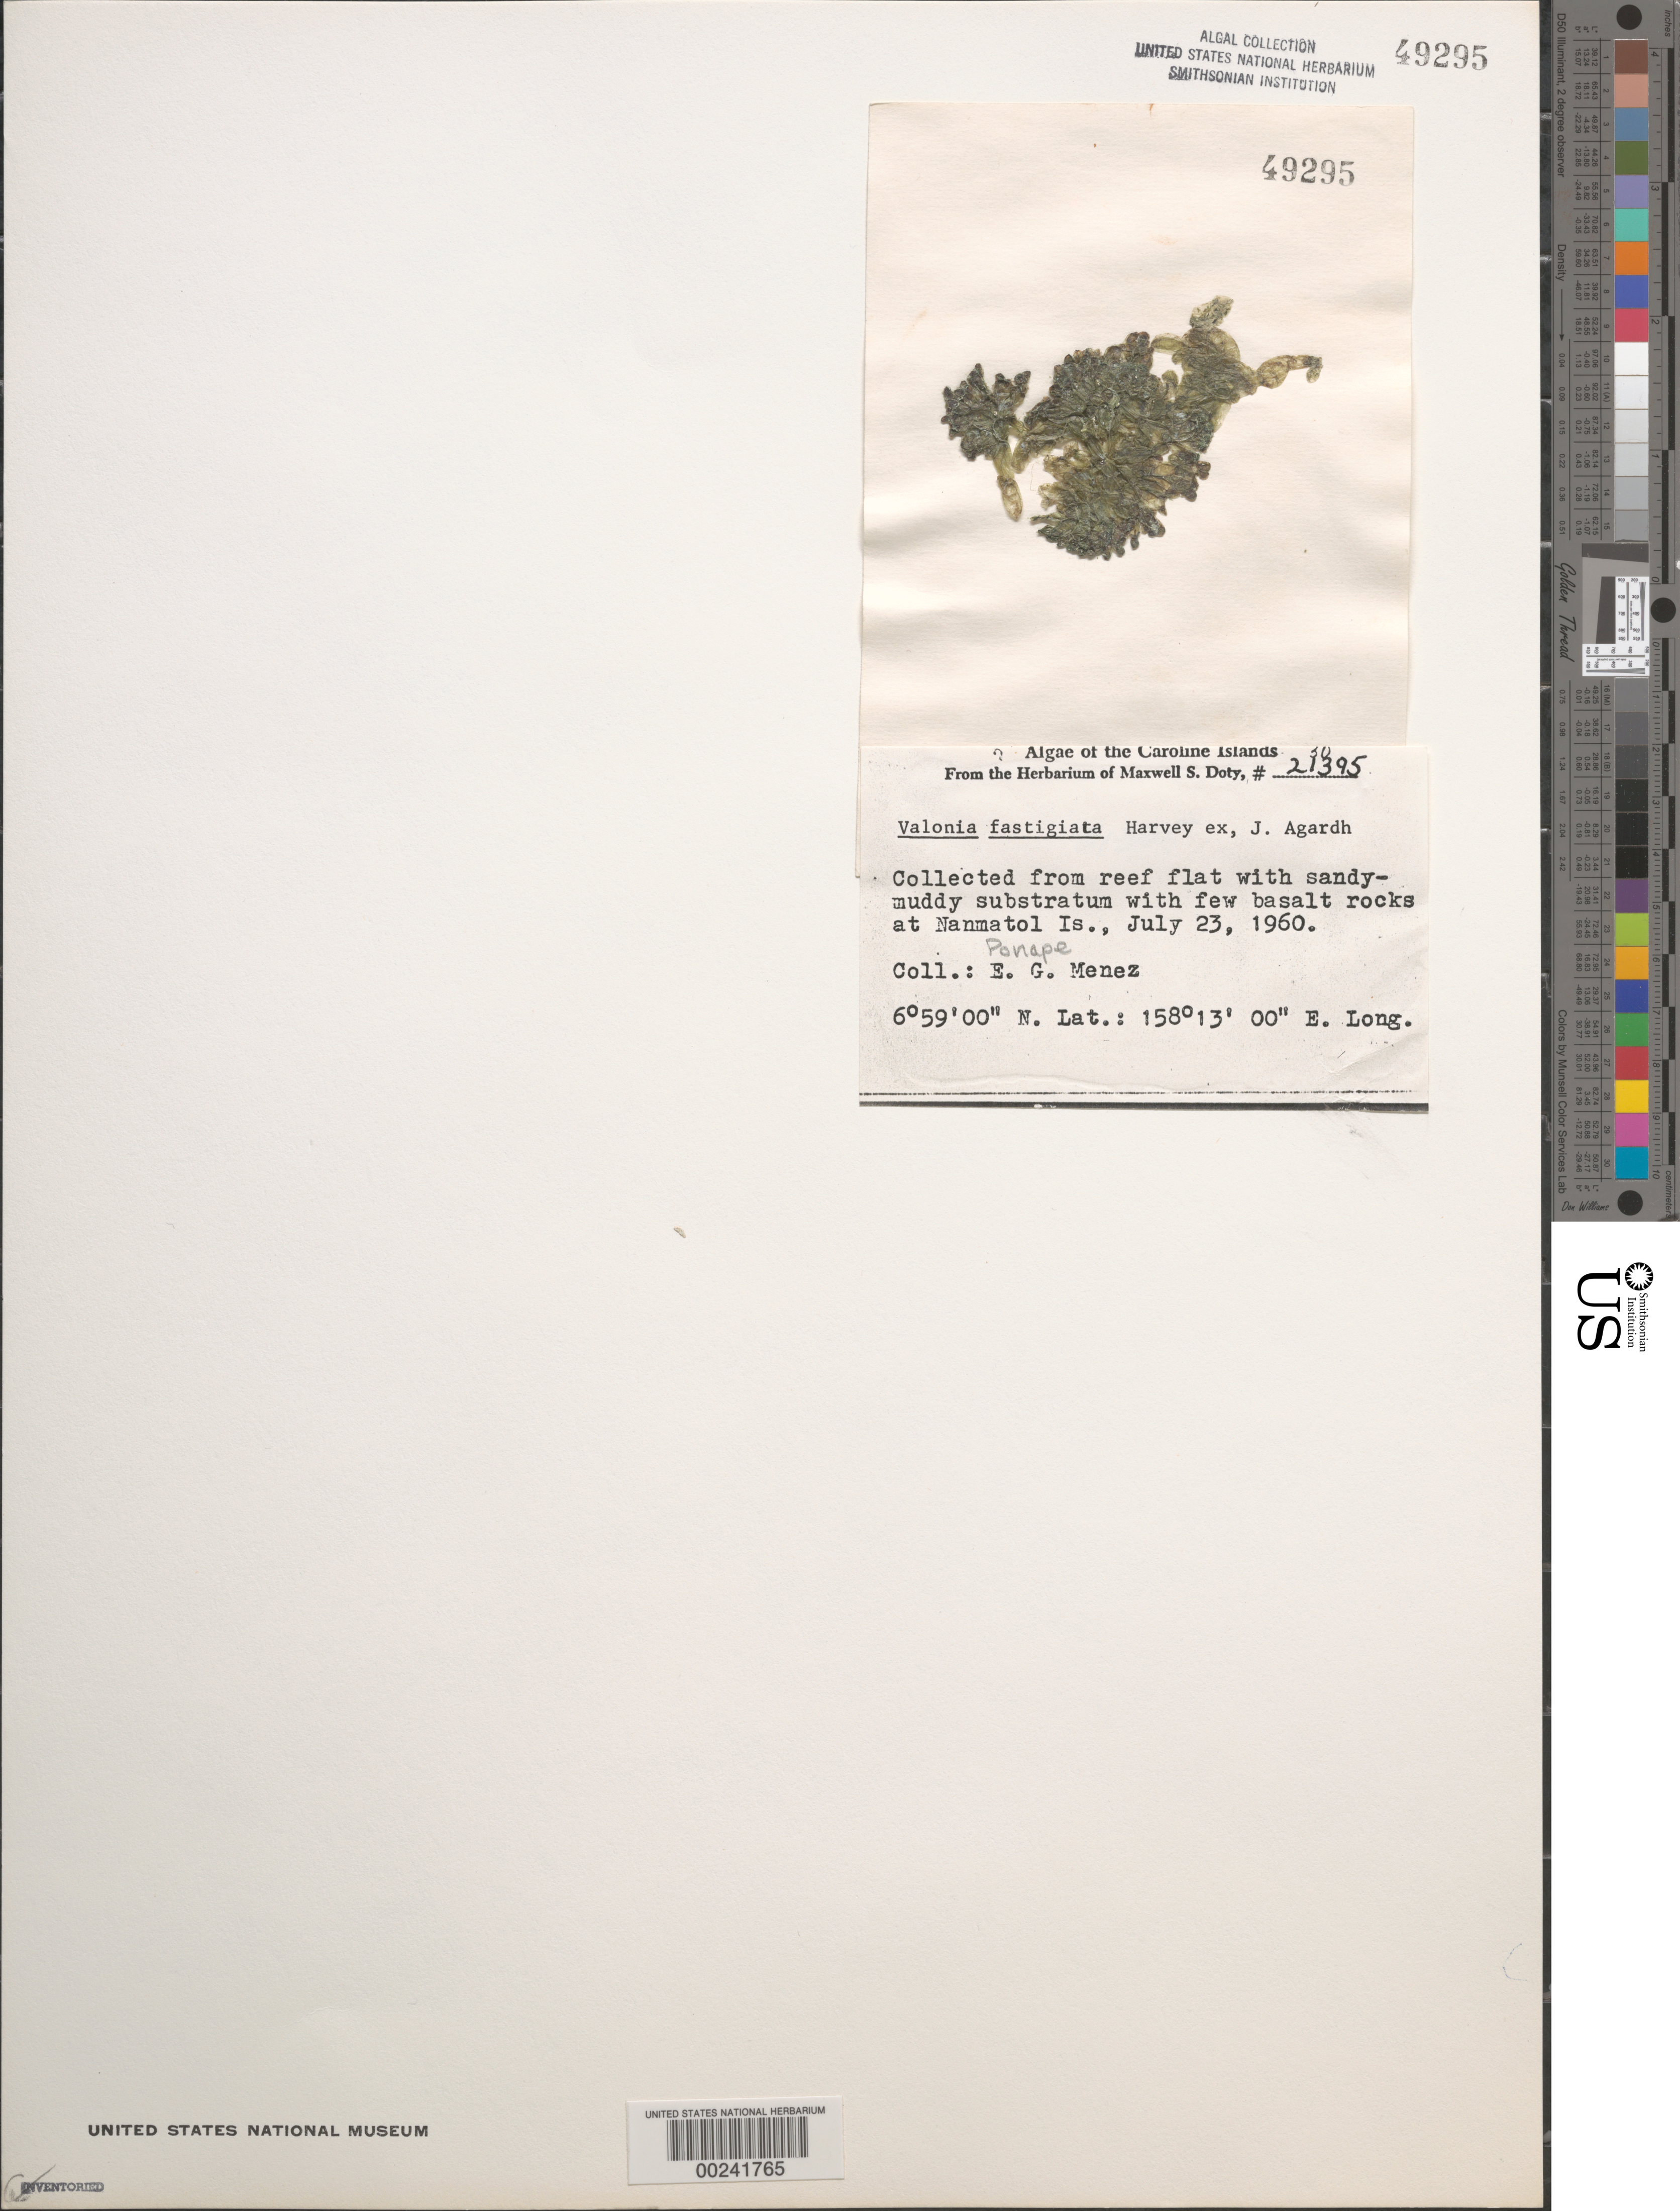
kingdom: Plantae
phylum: Chlorophyta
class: Ulvophyceae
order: Siphonocladales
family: Valoniaceae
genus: Valonia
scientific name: Valonia fastigiata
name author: Harv. ex J. Agardh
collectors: Meñez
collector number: MSD 21395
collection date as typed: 23 Jul 1960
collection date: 1960-07-23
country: Micronesia, Federated States of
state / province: Pohnpei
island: Nanmatol Atoll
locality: Islands off E coast of Pohnpei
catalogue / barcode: US 49295